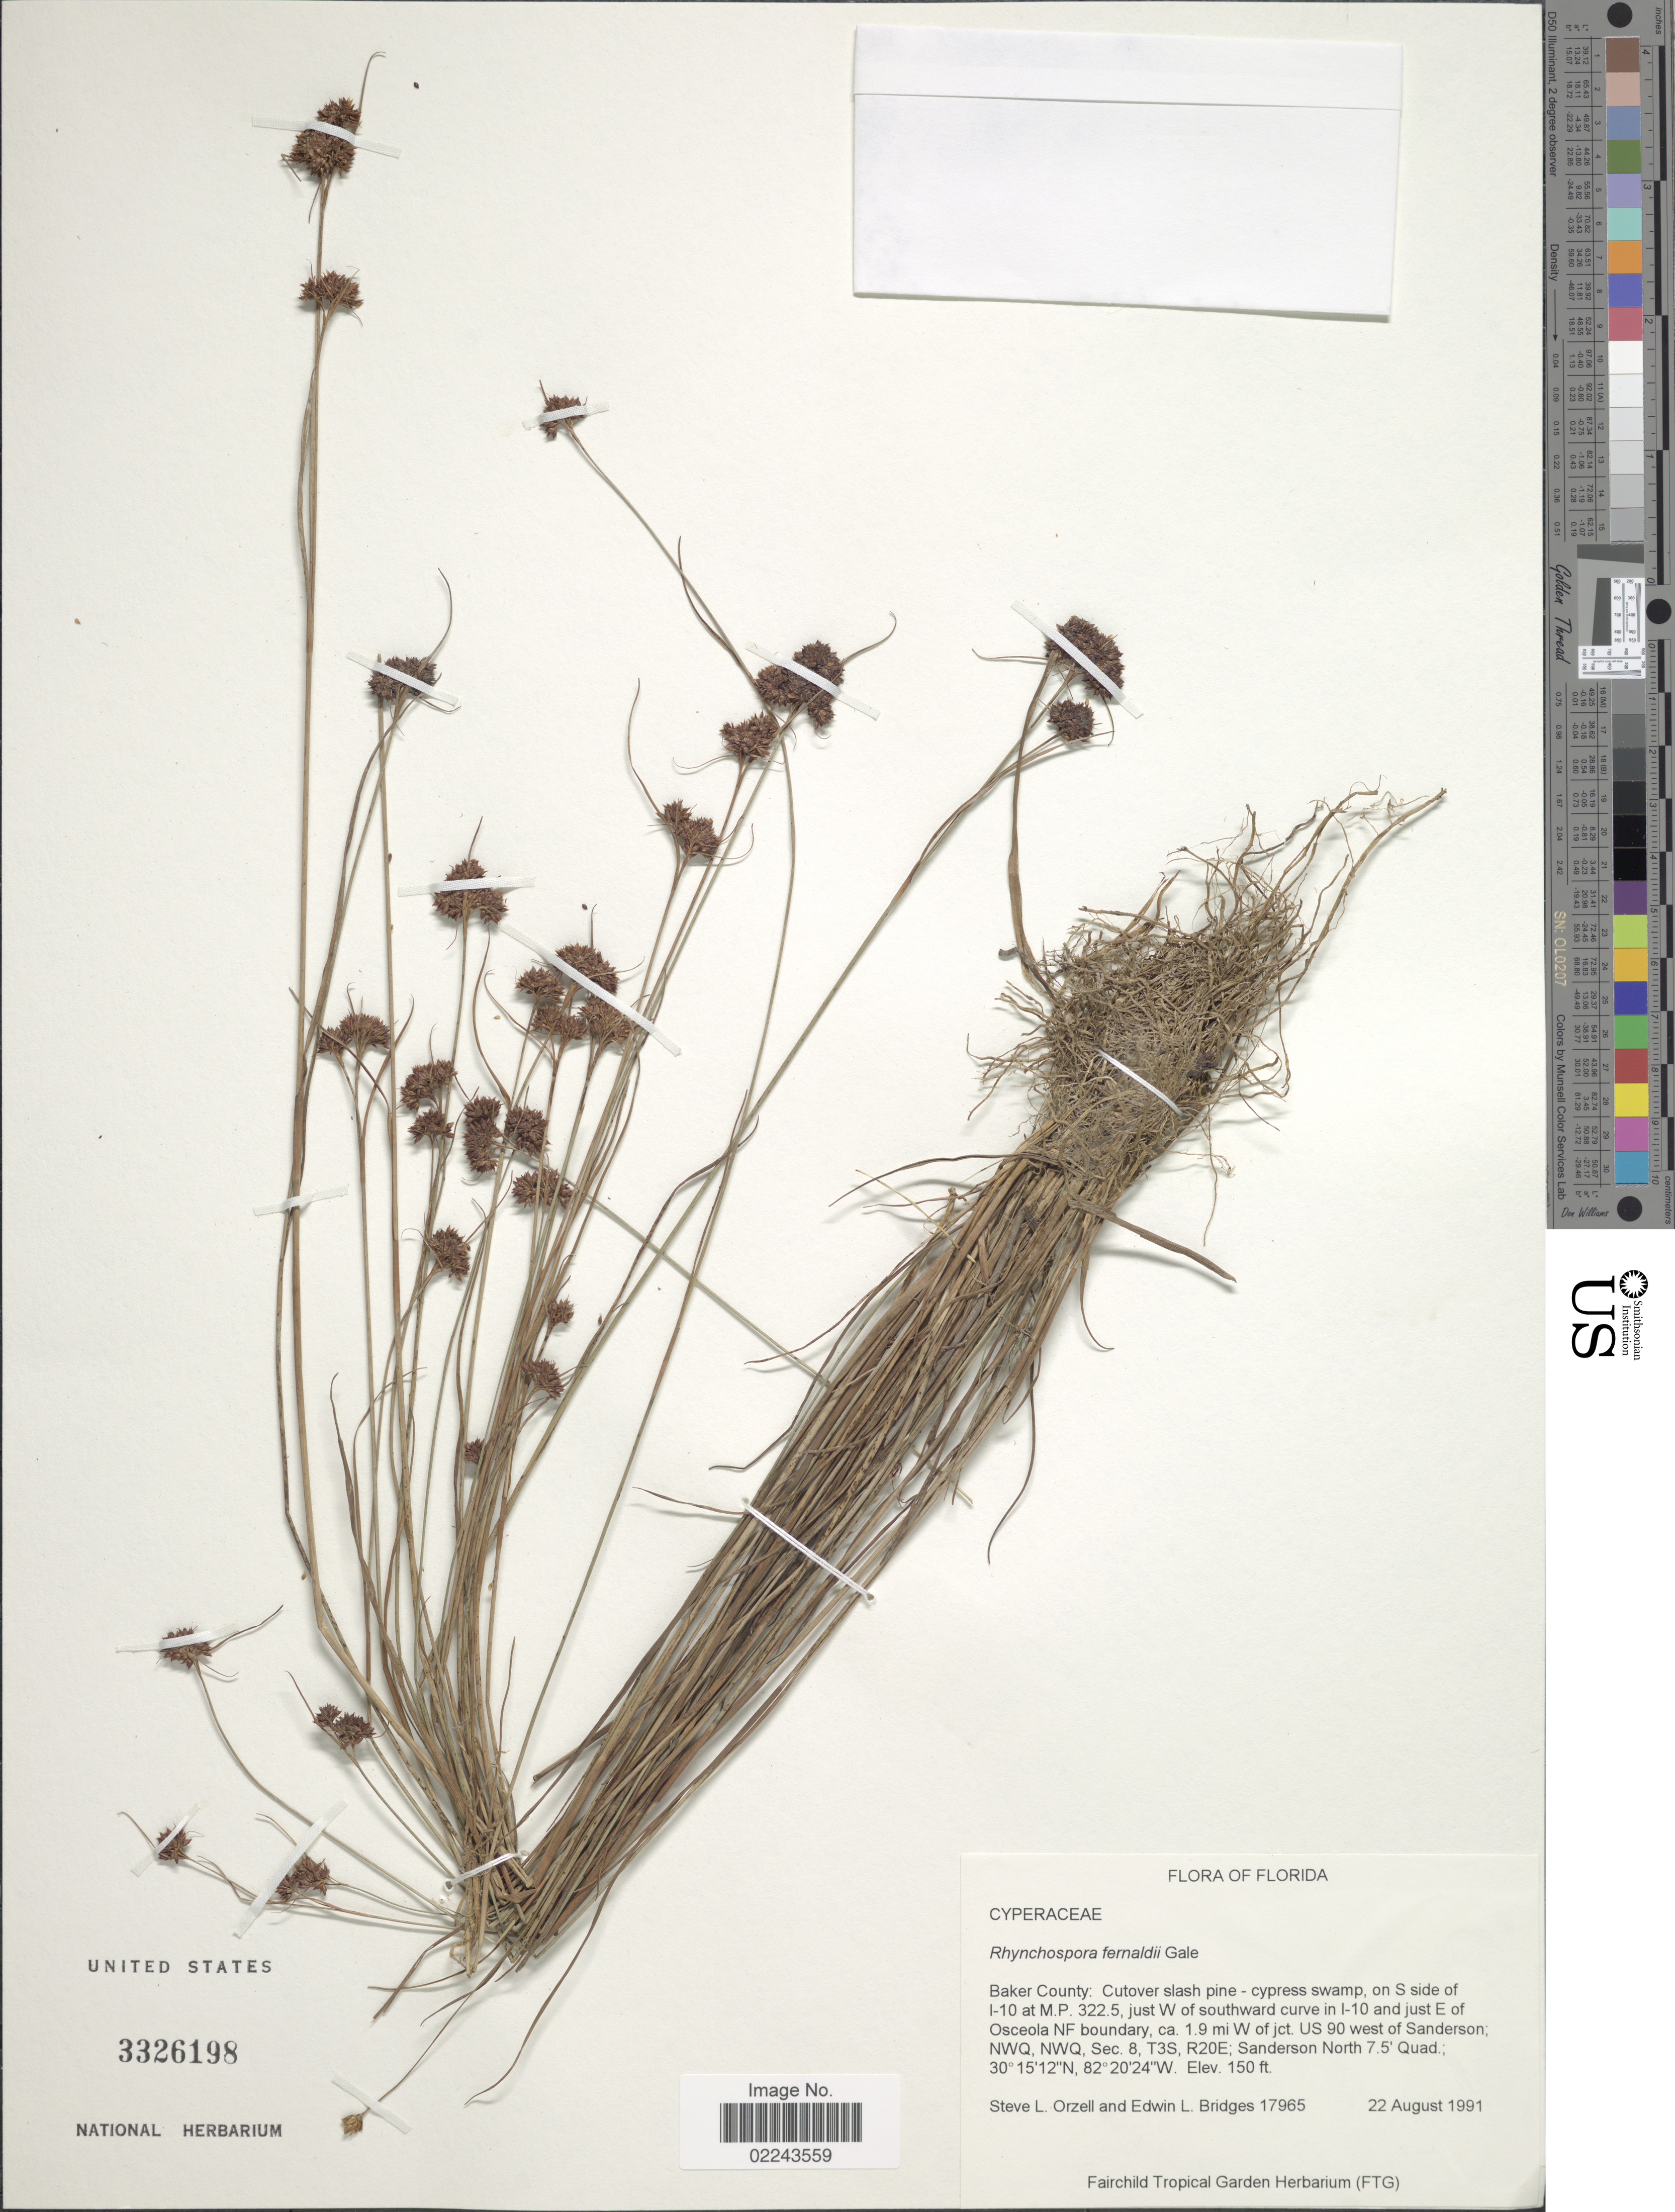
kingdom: Plantae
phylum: Tracheophyta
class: Liliopsida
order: Poales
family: Cyperaceae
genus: Rhynchospora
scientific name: Rhynchospora fernaldii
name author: Gale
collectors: S. Orzell & E. Bridges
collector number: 17965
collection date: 1991-08-22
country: United States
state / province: Florida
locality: Baker County, S side of I-10 at M.P. 322.5 just W of southward curve in I-10 and just E of Osceola NF boundary, ca 1.9 mi W of jct US 90 west of Sanderson, NWQ, NWQ, sec 8, T3S, R20E, Sanderson North 7.5' Quad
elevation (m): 46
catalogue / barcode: US 3326198